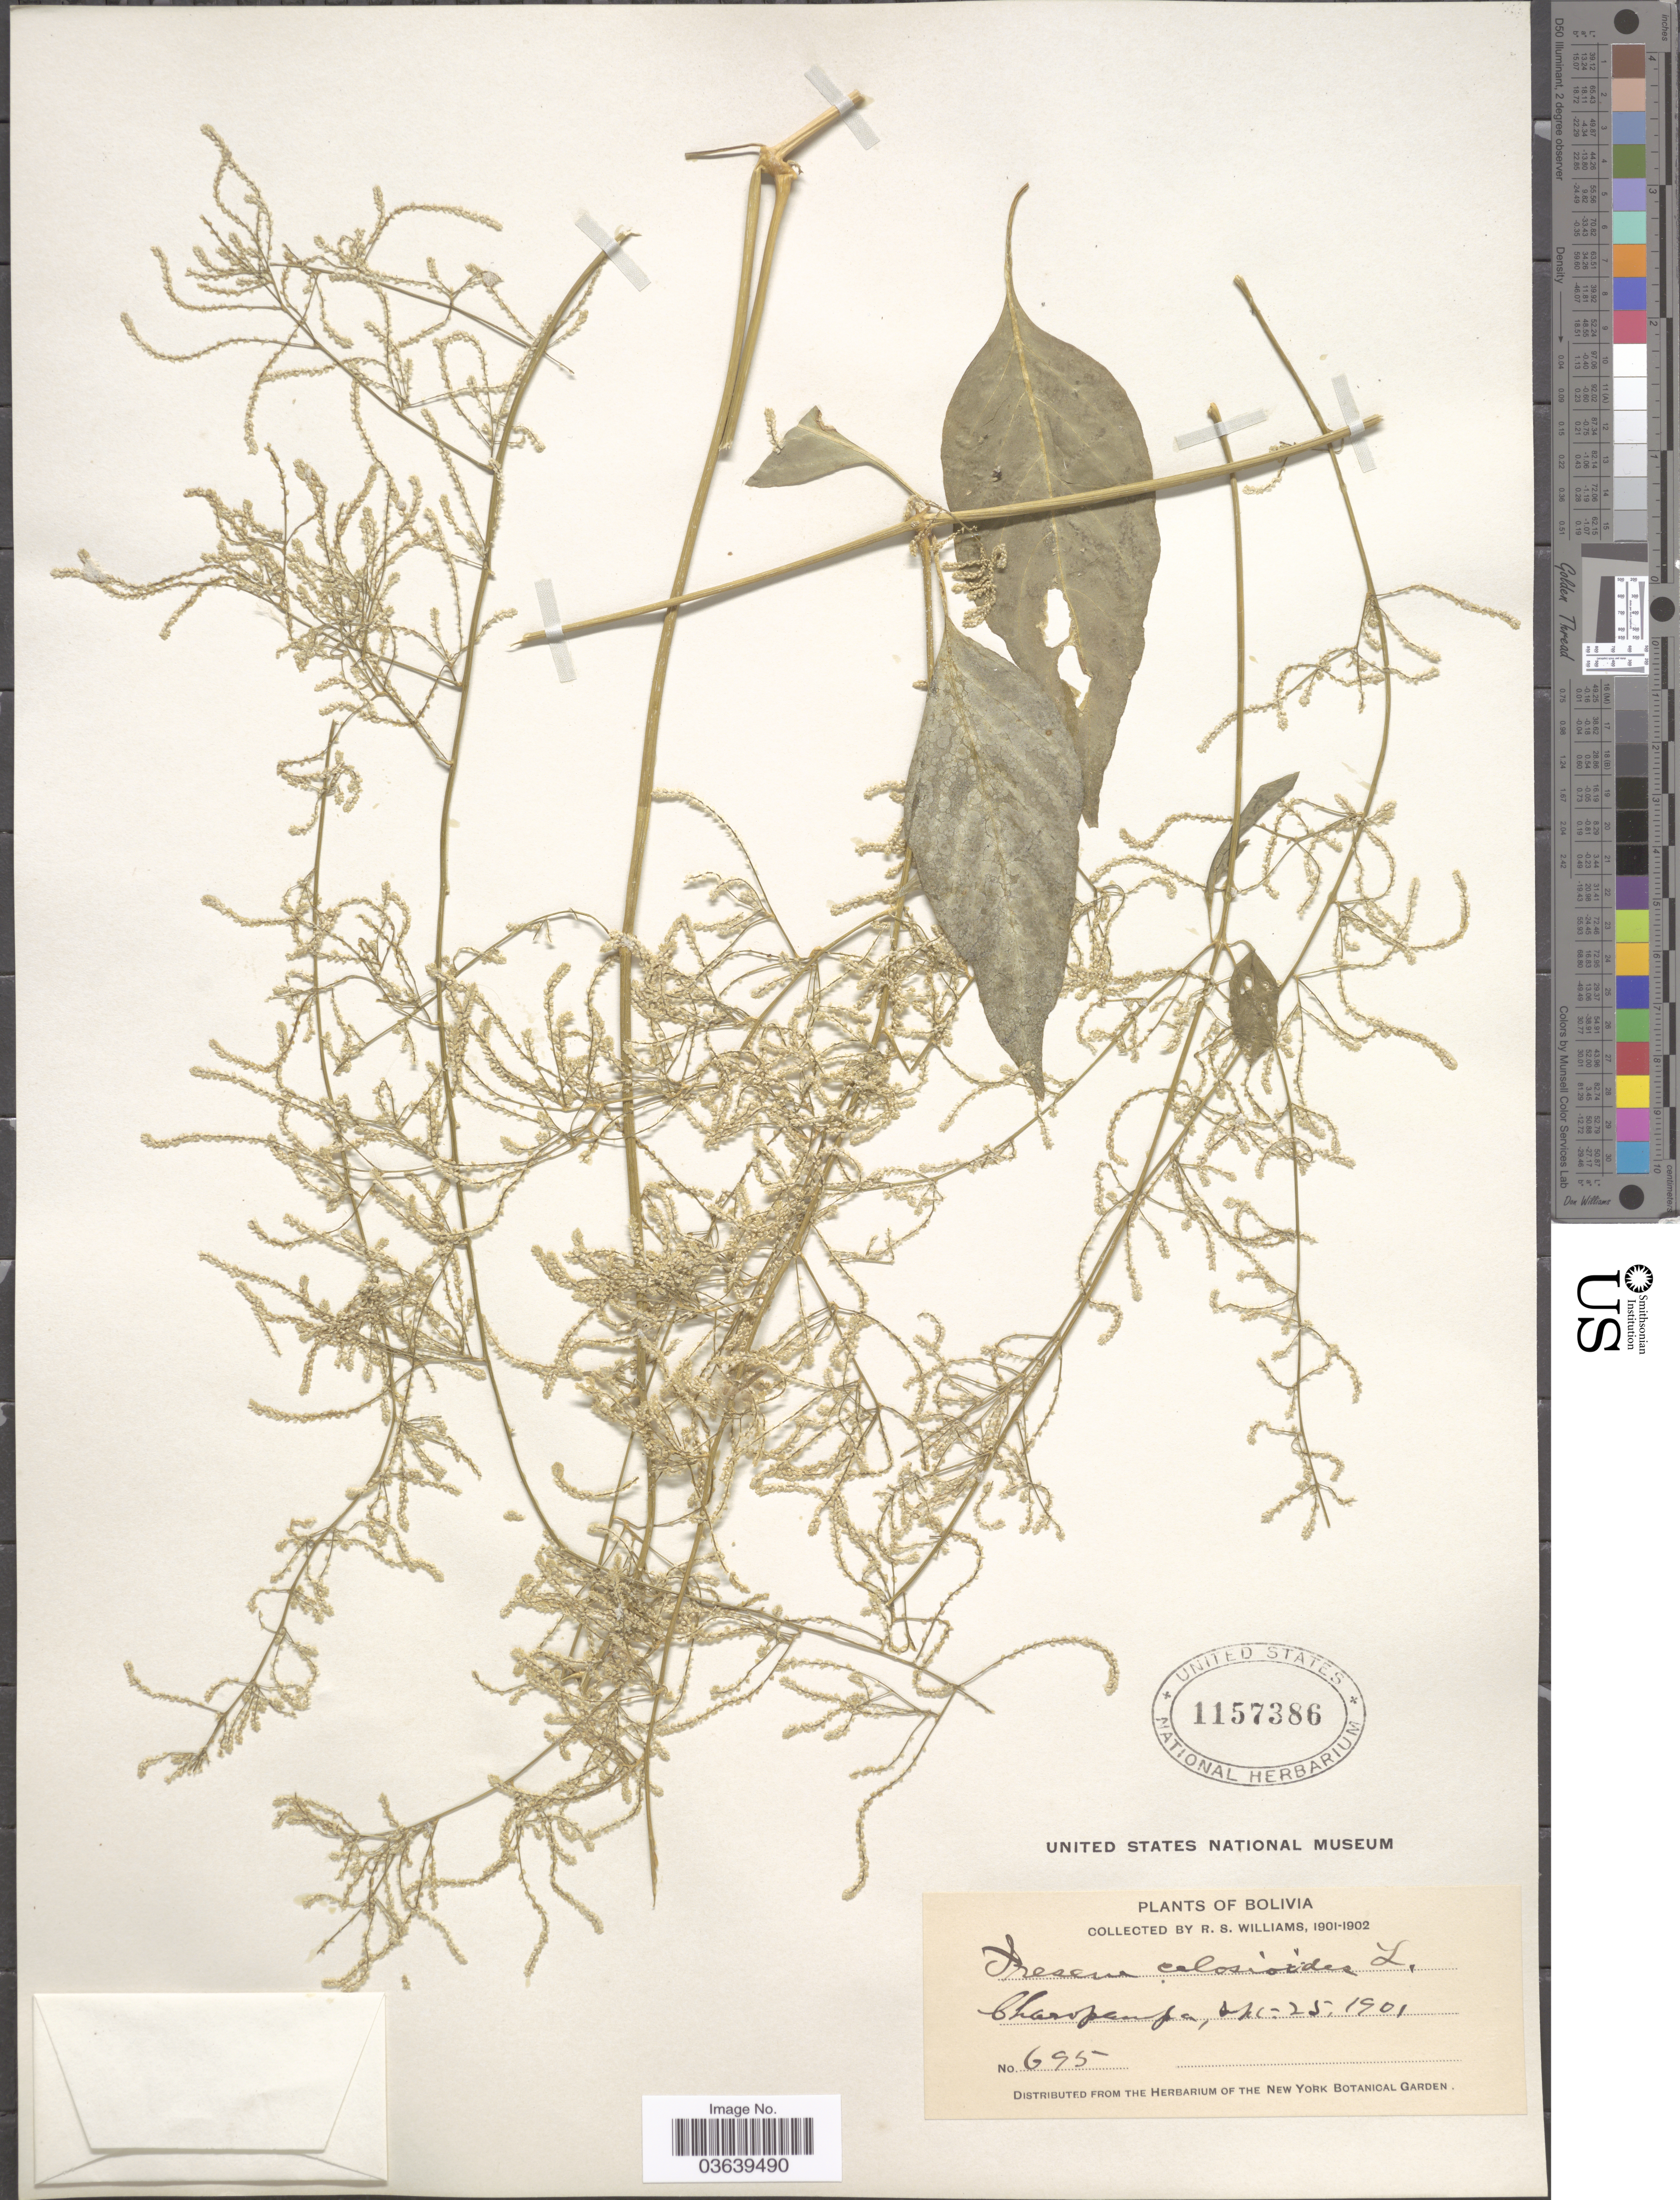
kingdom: Plantae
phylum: Tracheophyta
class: Magnoliopsida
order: Caryophyllales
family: Amaranthaceae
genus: Iresine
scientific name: Iresine celosia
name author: L.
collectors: R. S. Williams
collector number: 695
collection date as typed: Sep. 25, 1901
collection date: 1901-09-25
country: Bolivia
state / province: La Páz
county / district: Larecaja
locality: Charopampa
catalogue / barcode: US 1157386